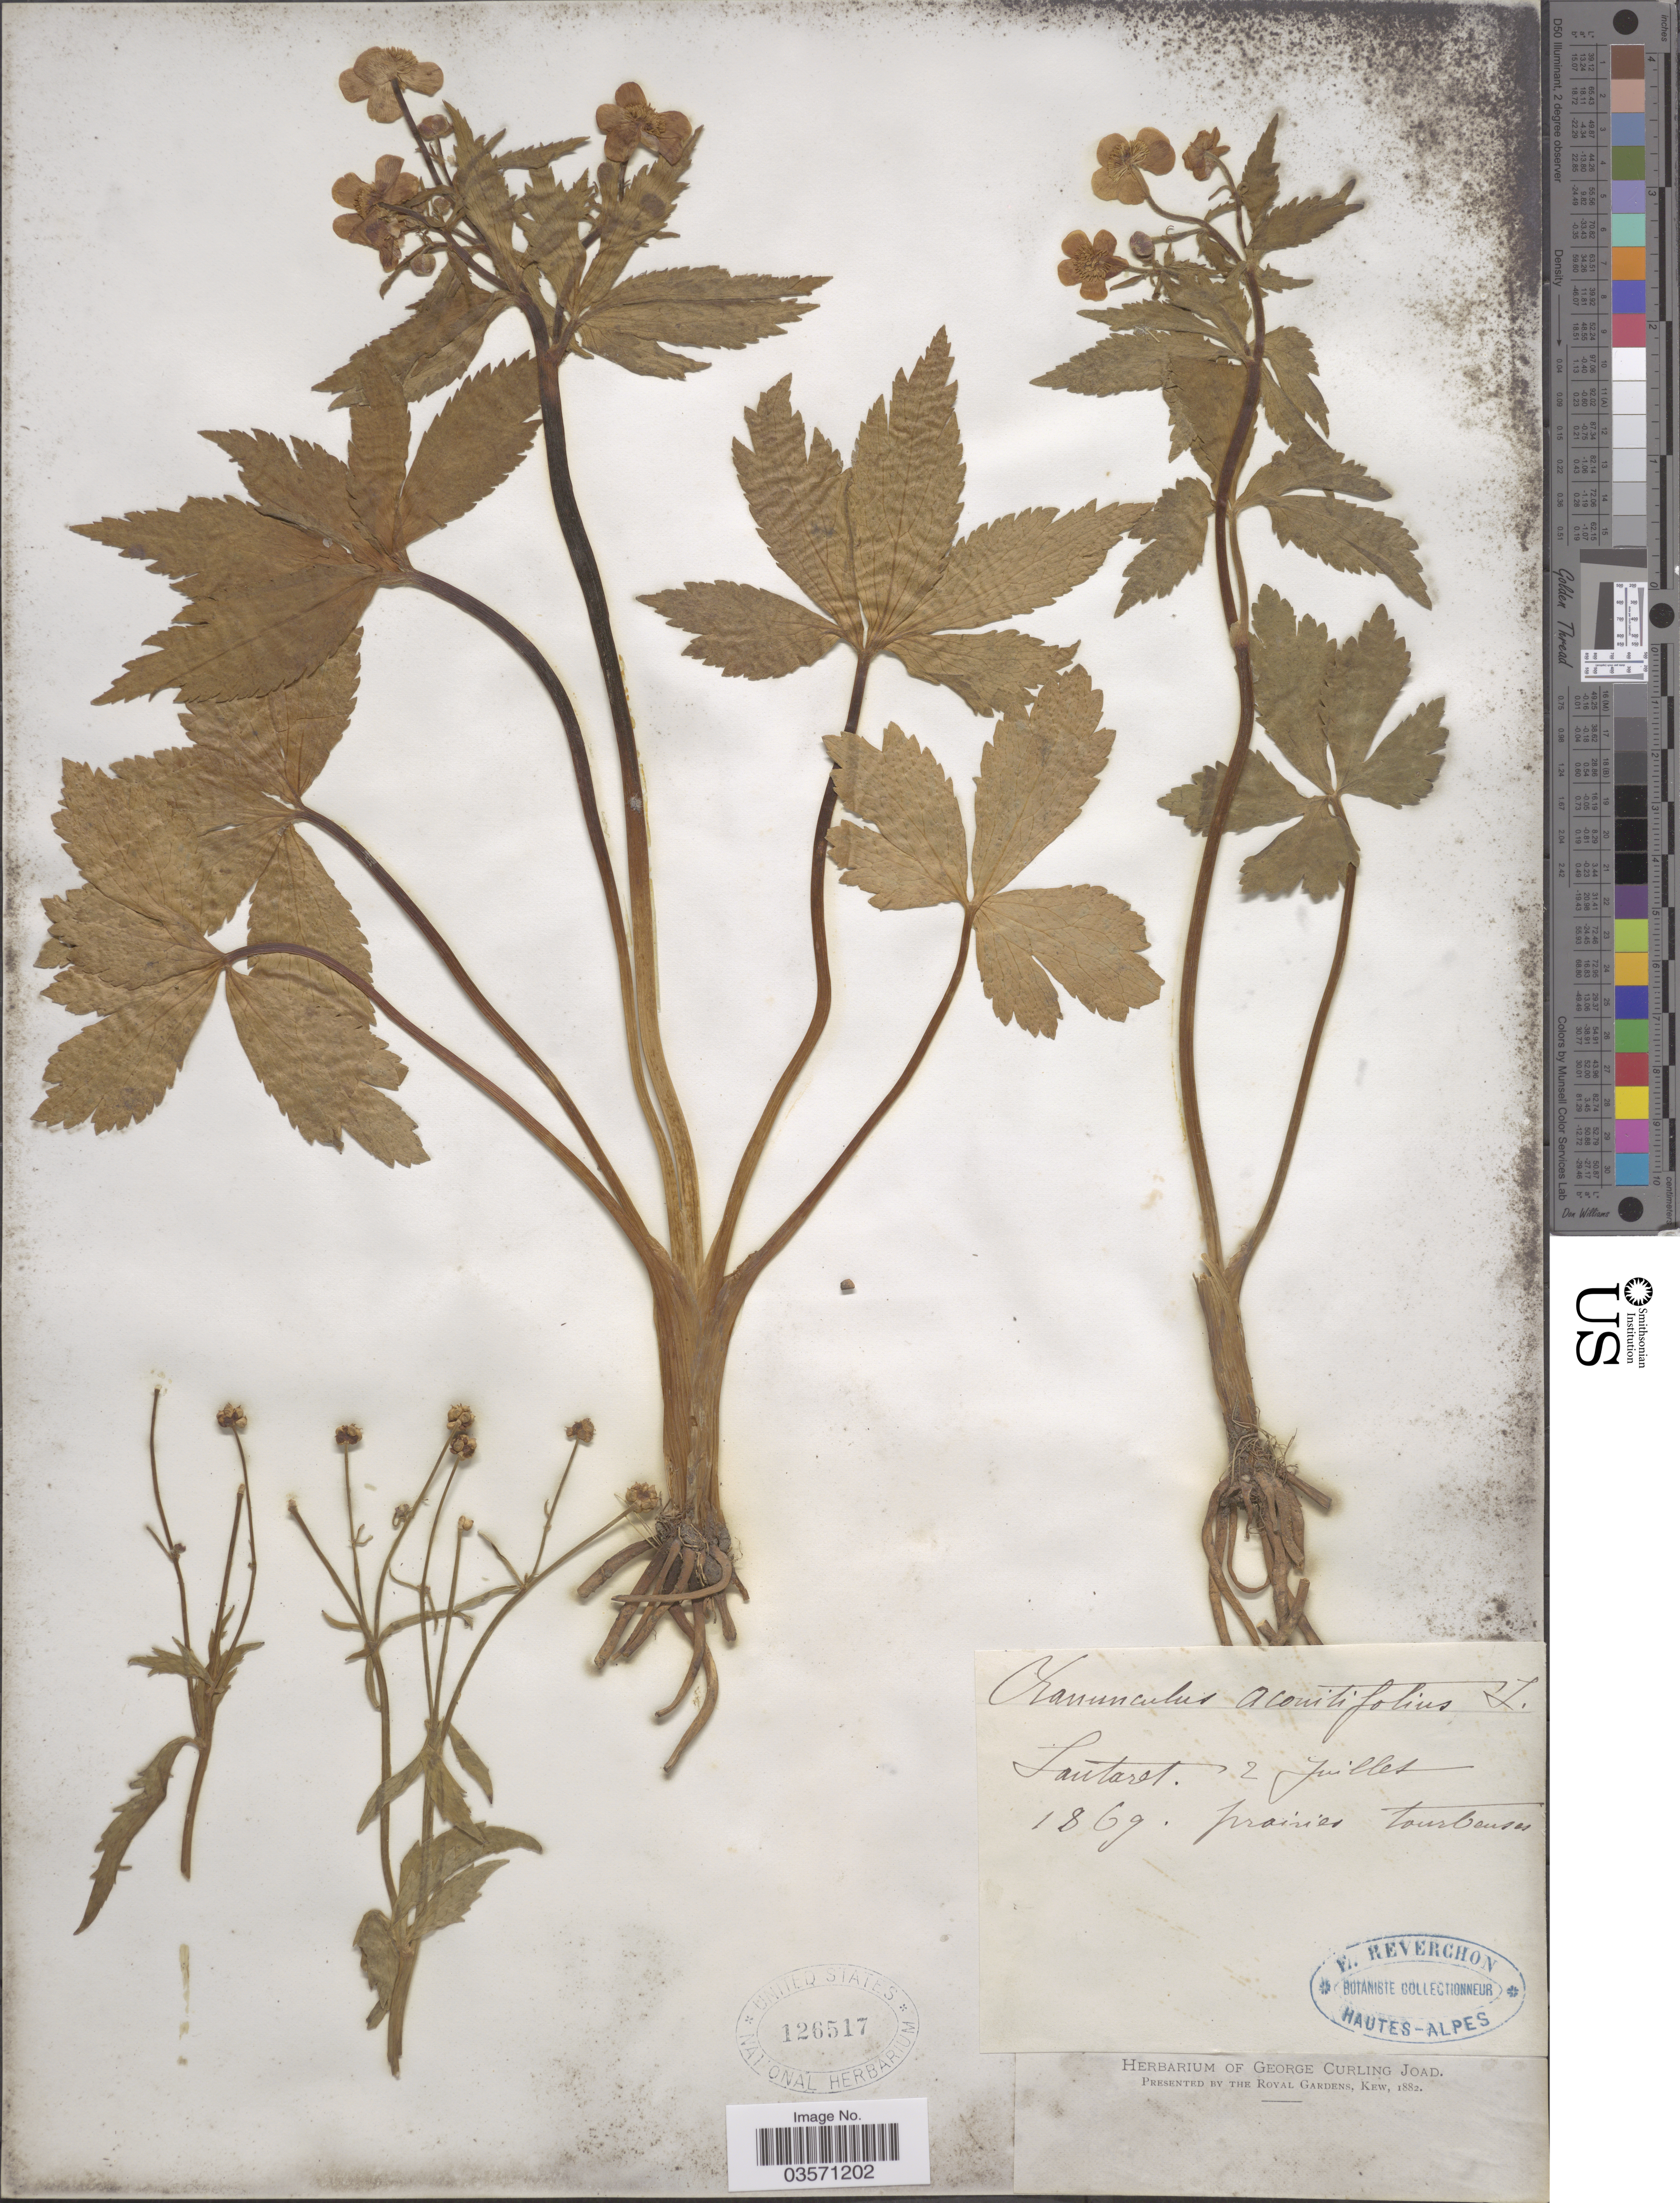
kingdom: Plantae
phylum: Tracheophyta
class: Magnoliopsida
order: Ranunculales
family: Ranunculaceae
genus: Ranunculus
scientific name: Ranunculus aconitifolius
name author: L.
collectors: E. Reverchon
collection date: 1869-07-02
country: France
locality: Lautaret.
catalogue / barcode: US 126517